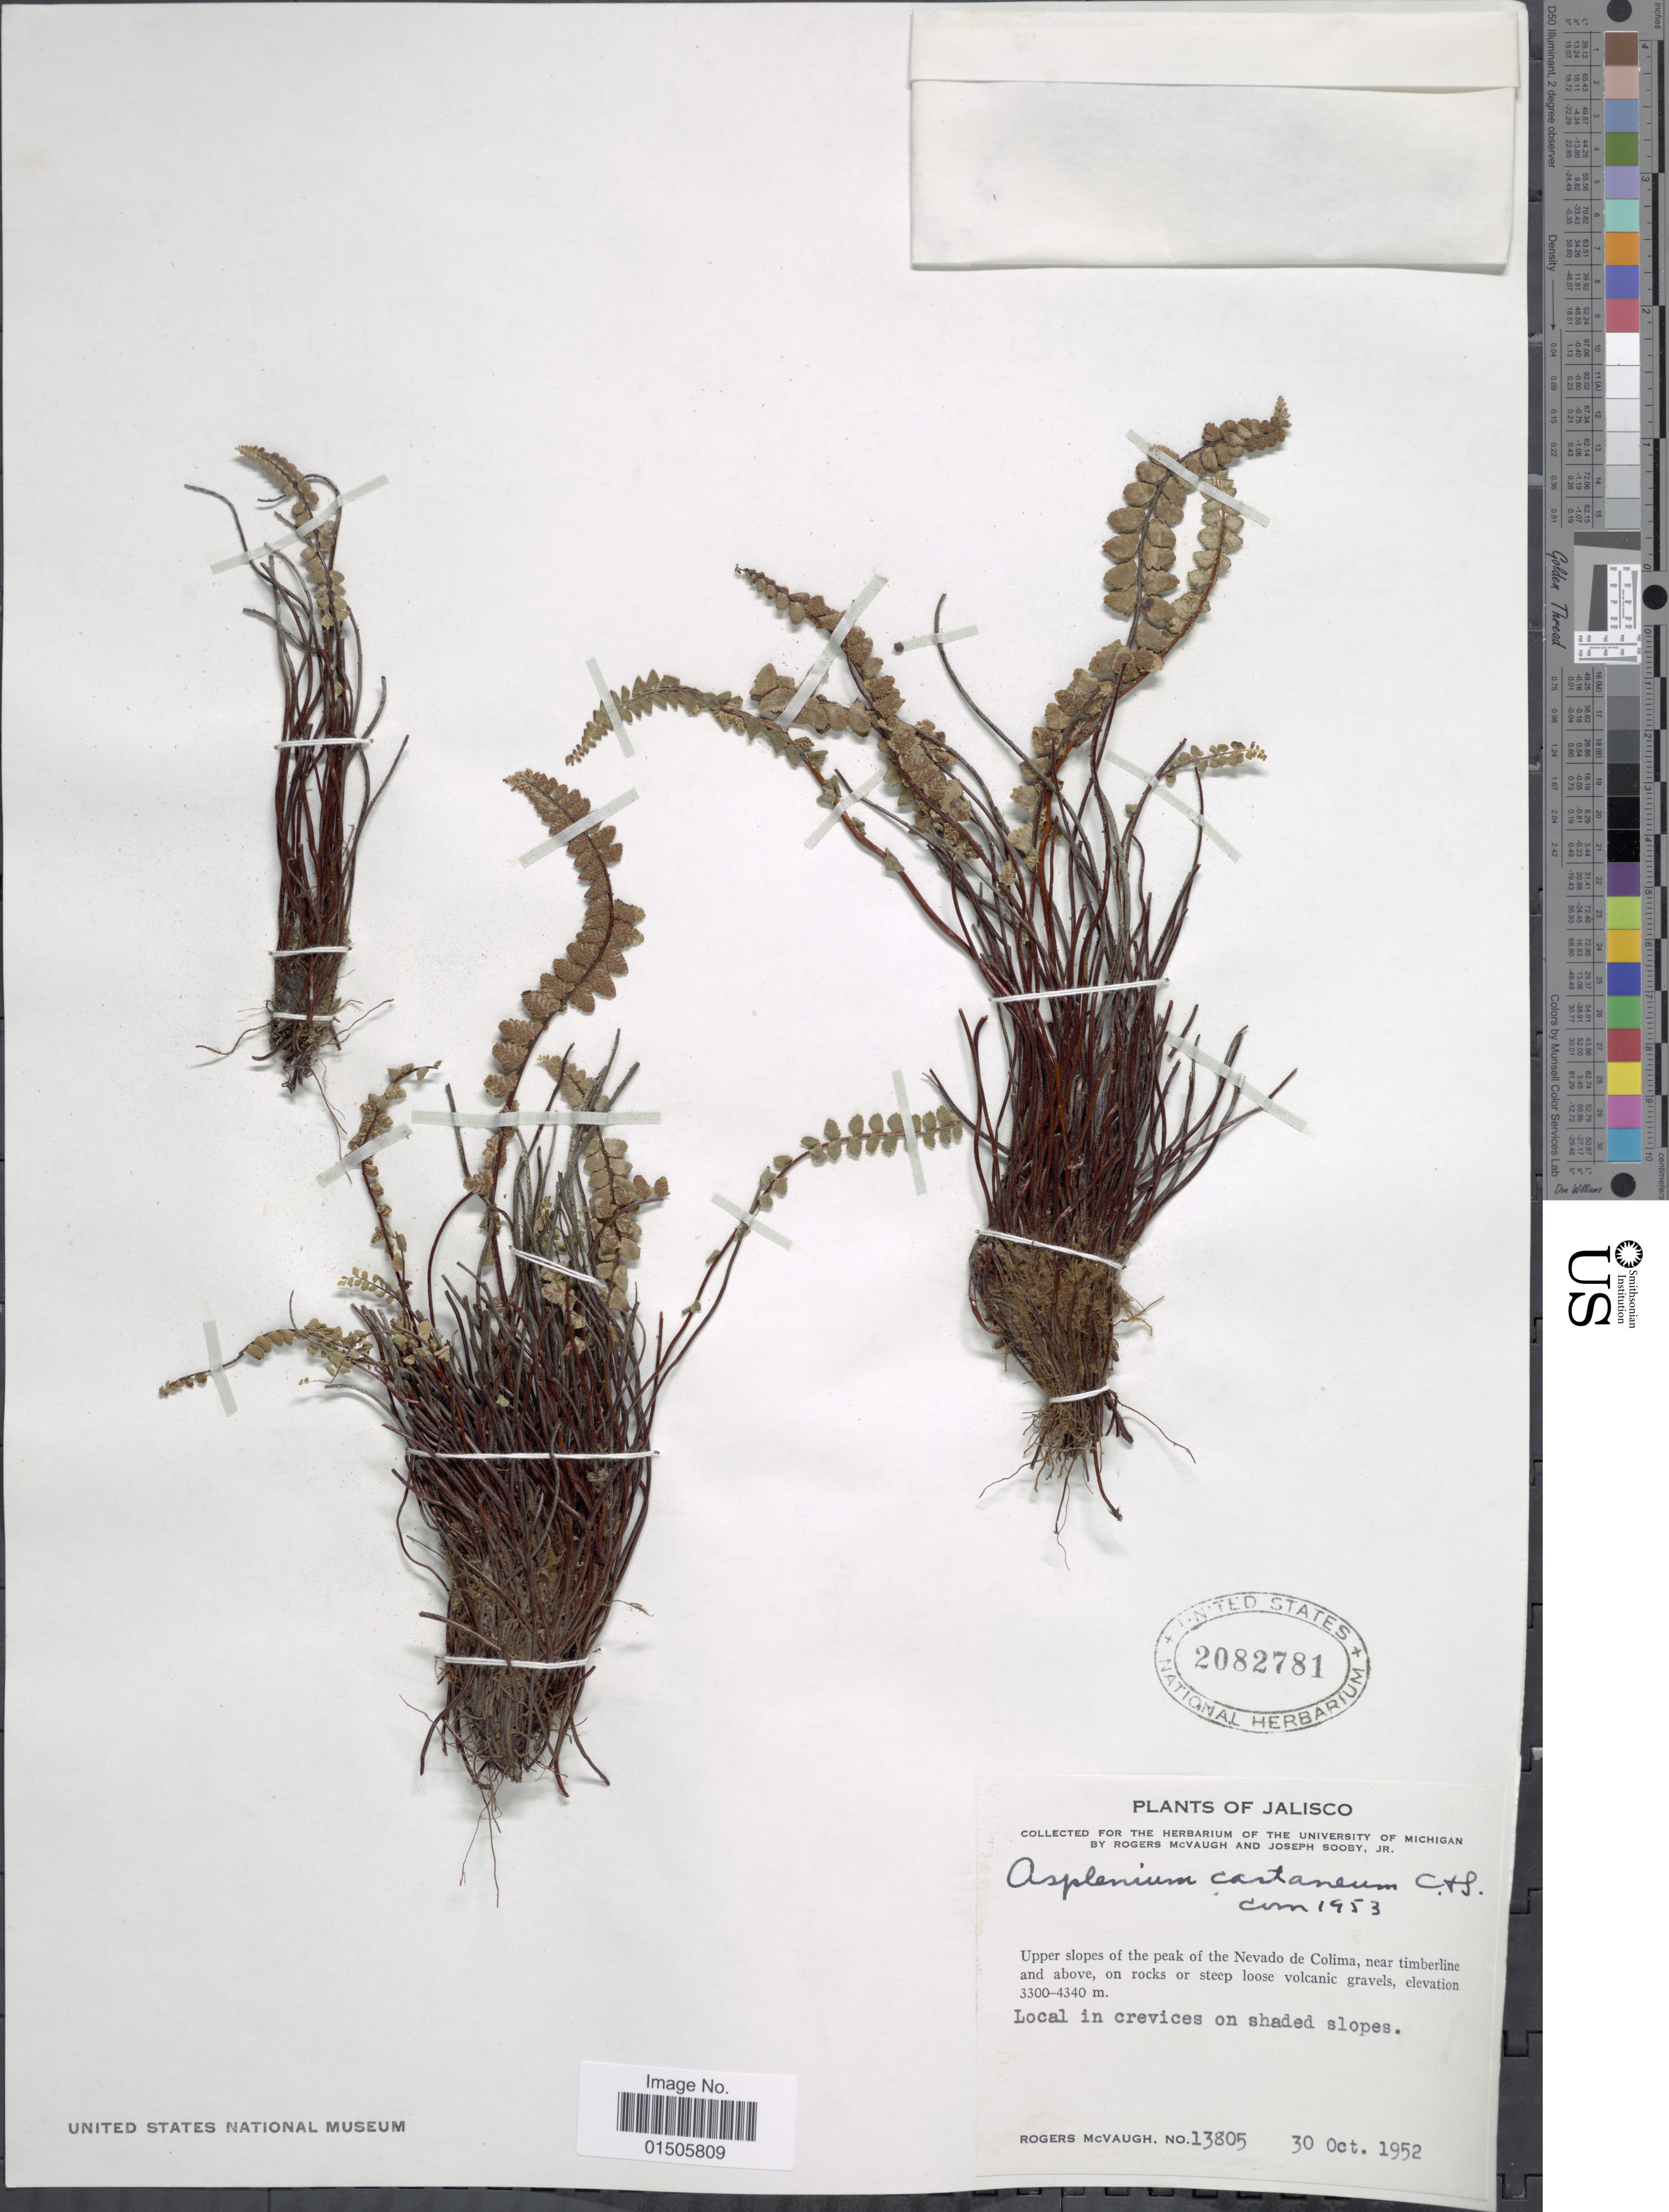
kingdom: Plantae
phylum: Tracheophyta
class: Polypodiopsida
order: Polypodiales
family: Aspleniaceae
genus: Asplenium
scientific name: Asplenium castaneum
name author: Schltdl. & Cham.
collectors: R. McVaugh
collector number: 13805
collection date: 1952-10-30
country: Mexico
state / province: Jalisco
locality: Upper slopes of the peak of the Nevado de Colima, near timberline and above, on rocks or steep losse volcanic gravels, local in crevices on shaded slopes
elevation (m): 3300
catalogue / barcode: US 2082781